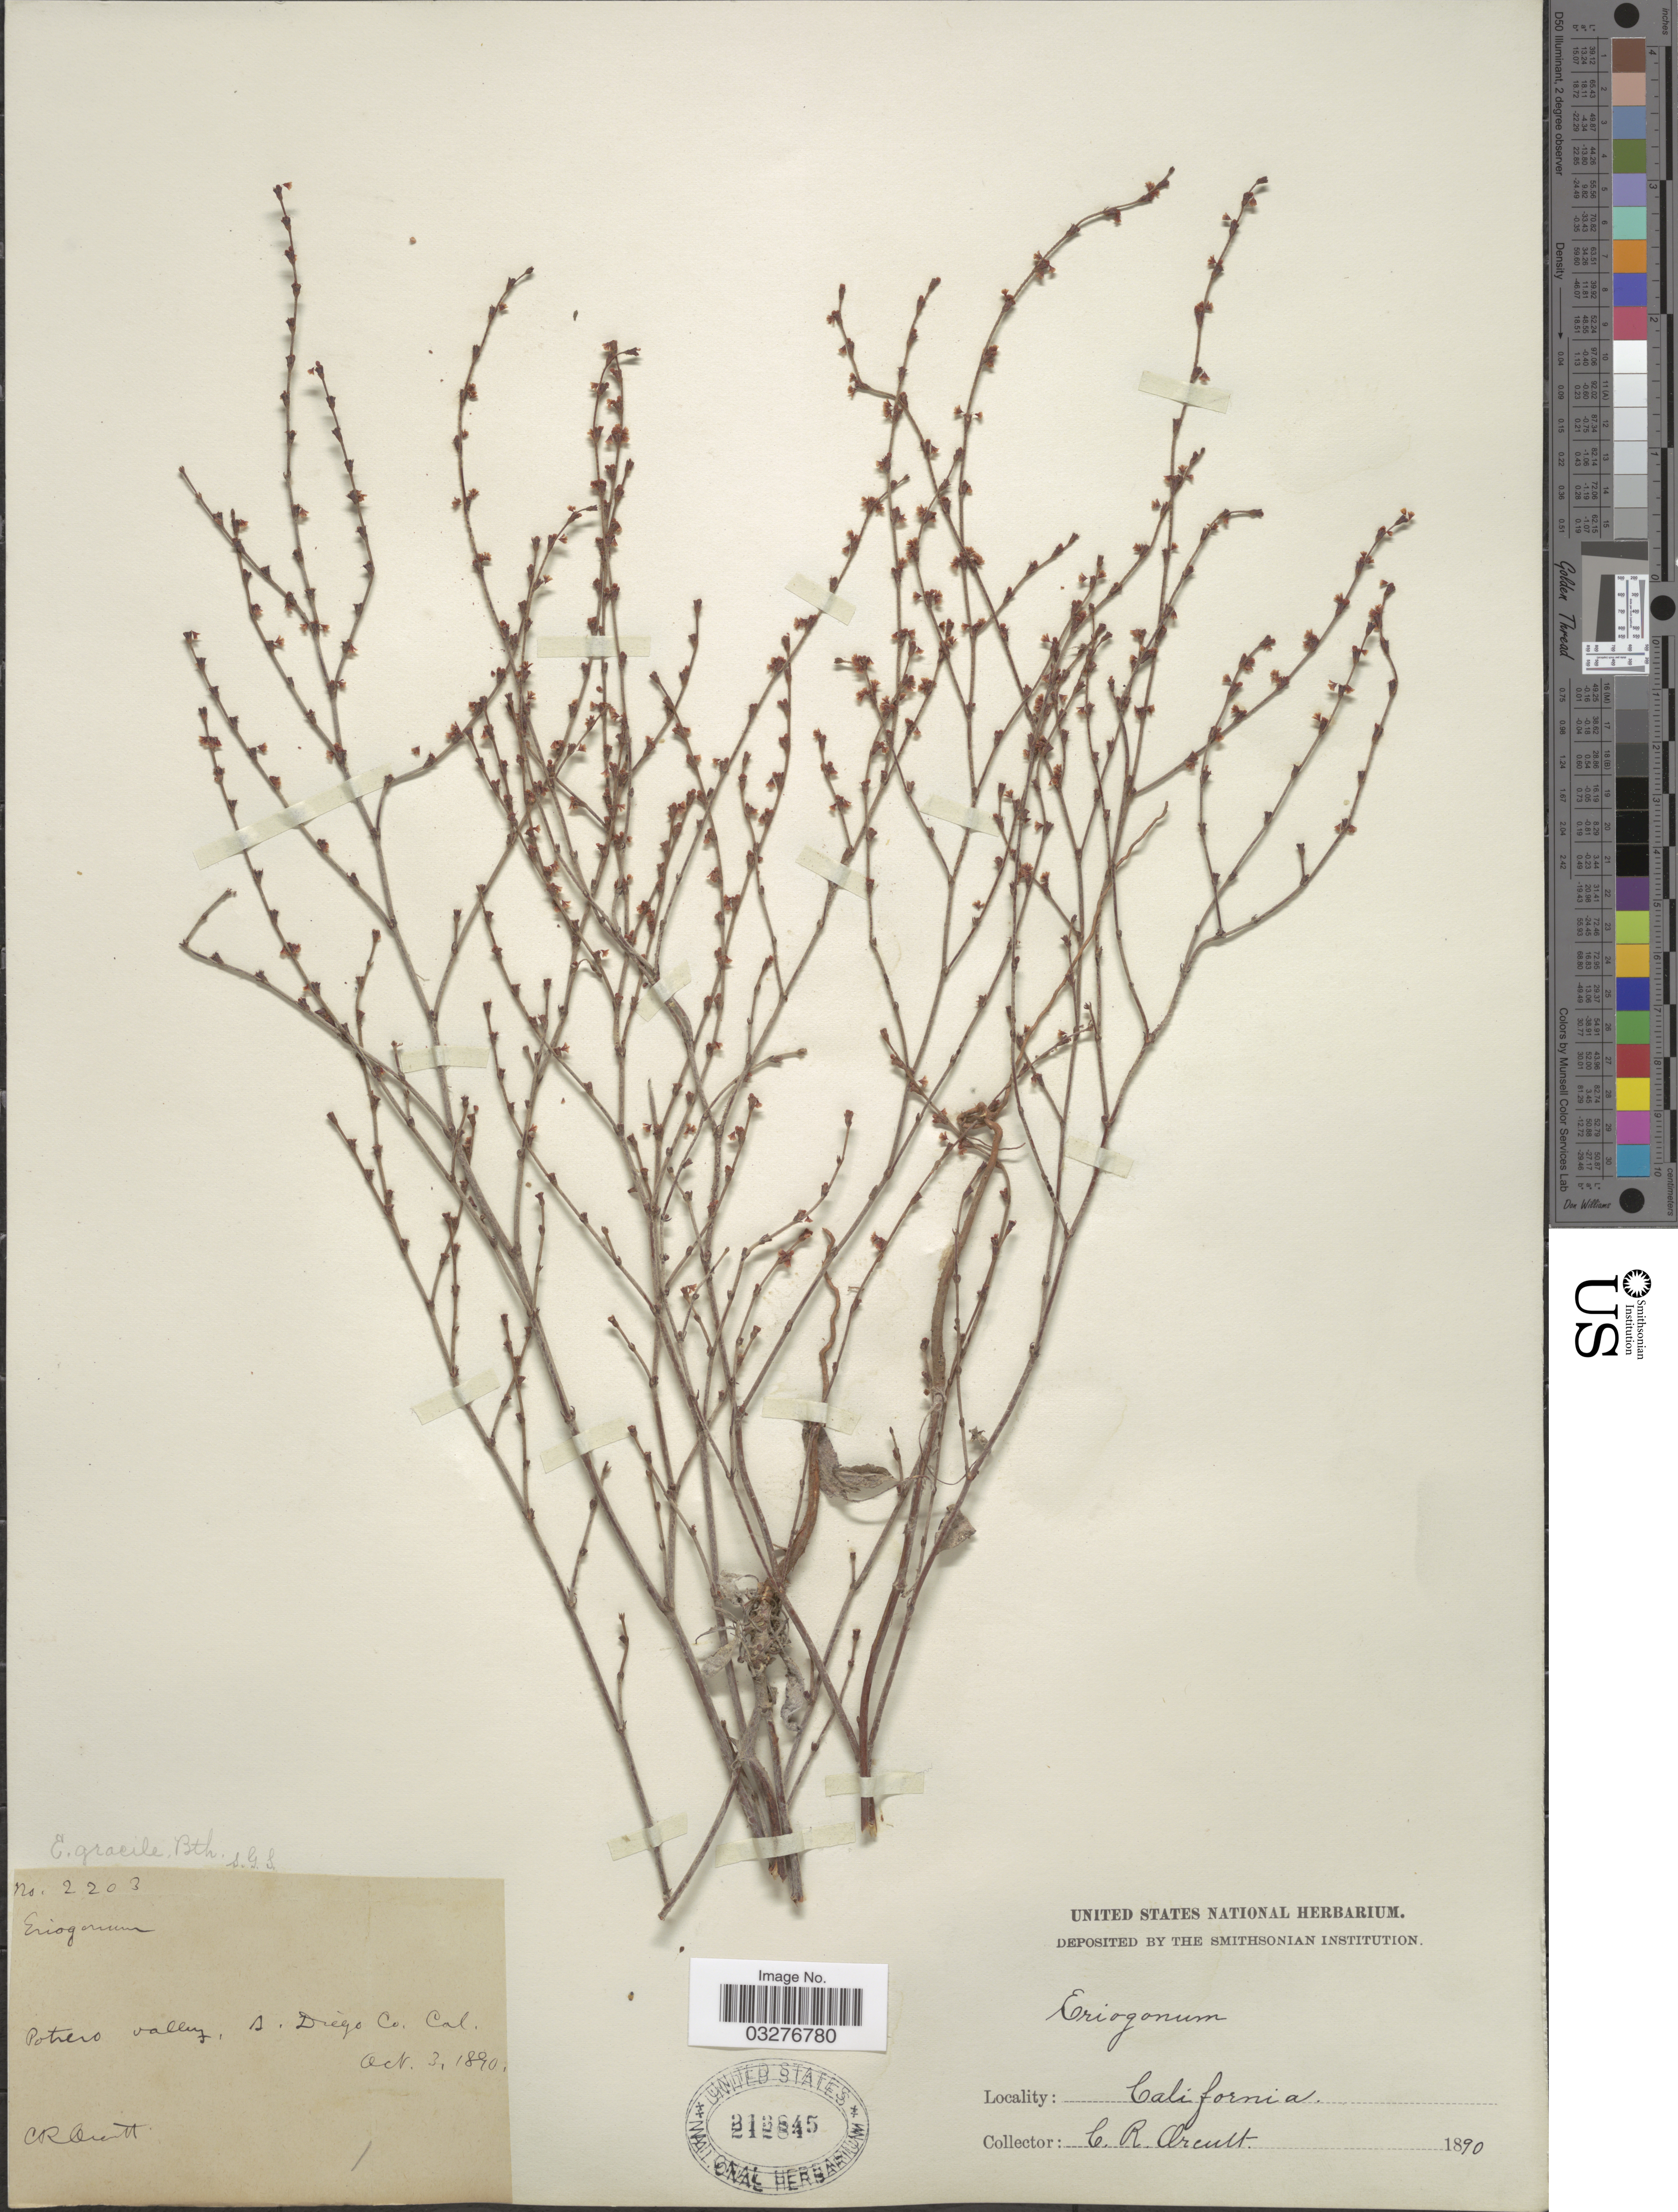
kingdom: Plantae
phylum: Tracheophyta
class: Magnoliopsida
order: Caryophyllales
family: Polygonaceae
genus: Eriogonum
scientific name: Eriogonum gracile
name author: Benth.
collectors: C. R. Orcutt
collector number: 2203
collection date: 1890-10-03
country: United States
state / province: California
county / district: San Diego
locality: Potrero Valley, S. Diego Co. Cal.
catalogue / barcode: US 212845